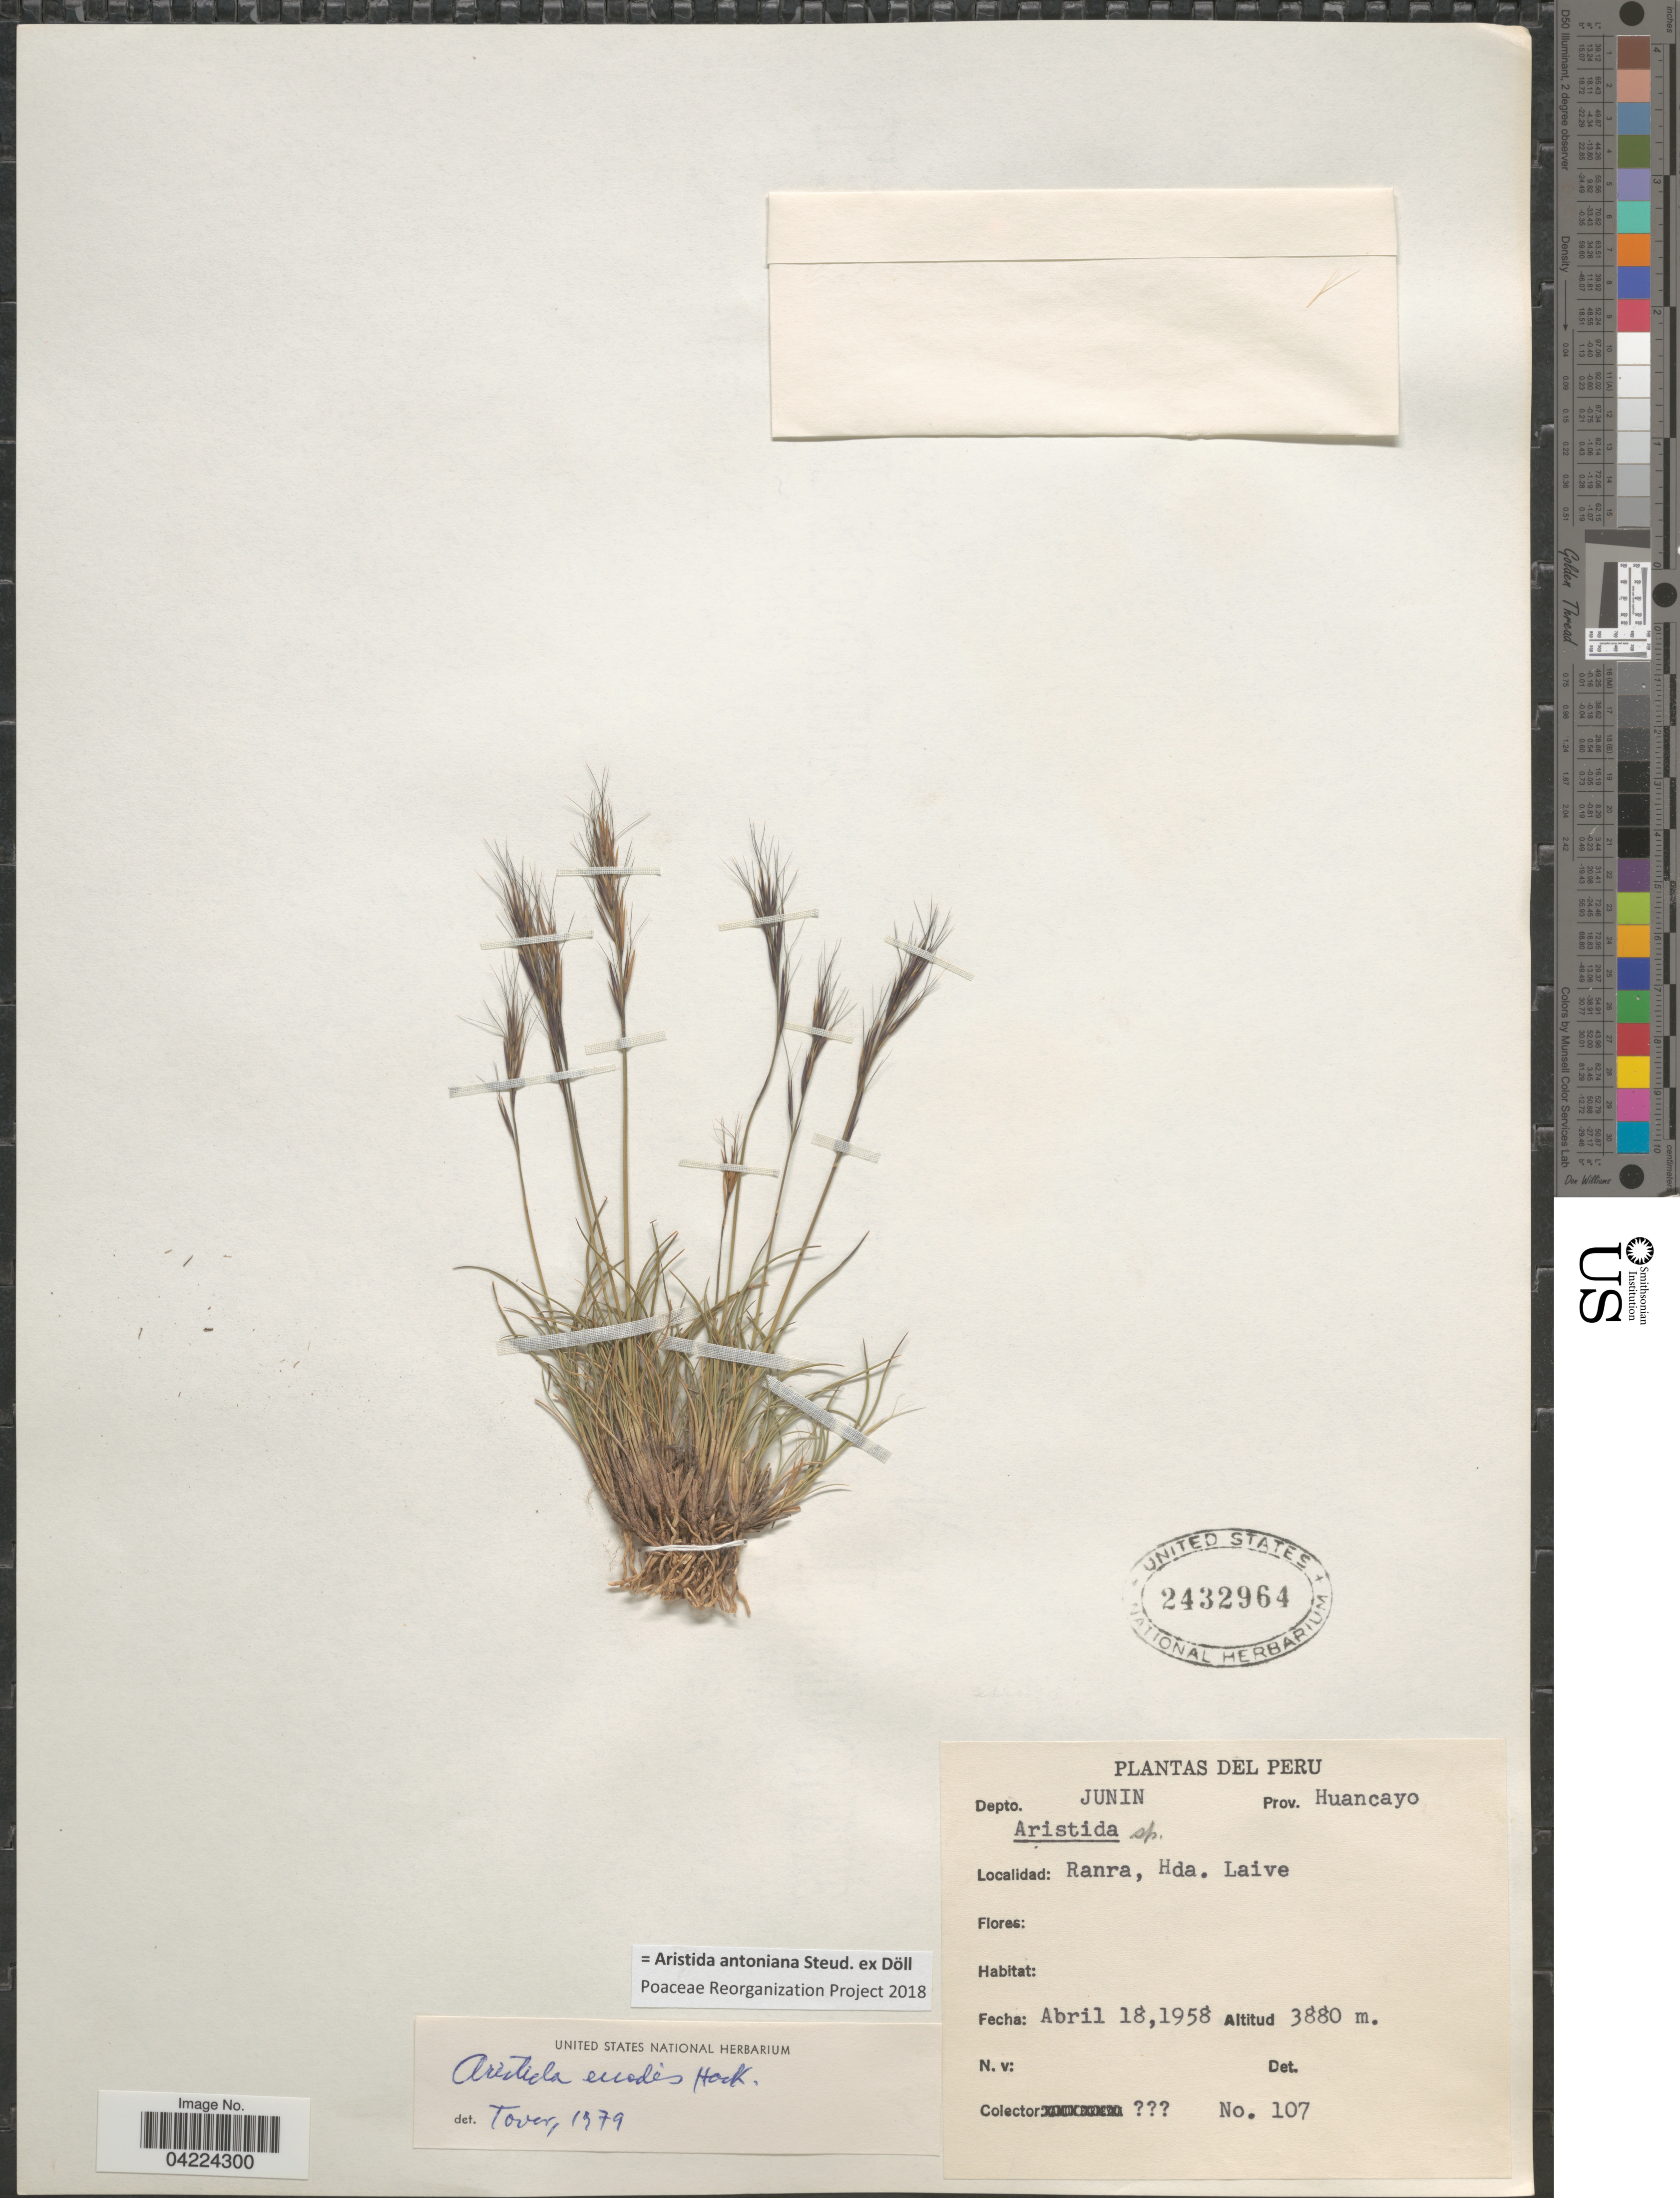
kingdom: Plantae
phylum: Tracheophyta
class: Liliopsida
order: Poales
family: Poaceae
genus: Aristida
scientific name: Aristida antoniana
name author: Steud. ex Henr.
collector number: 107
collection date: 1958-04-18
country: Peru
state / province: Junín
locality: Depto. Junin. Prov. Huancayo. Ranra, Hda. Laive.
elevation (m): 3880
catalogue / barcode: US 2432964